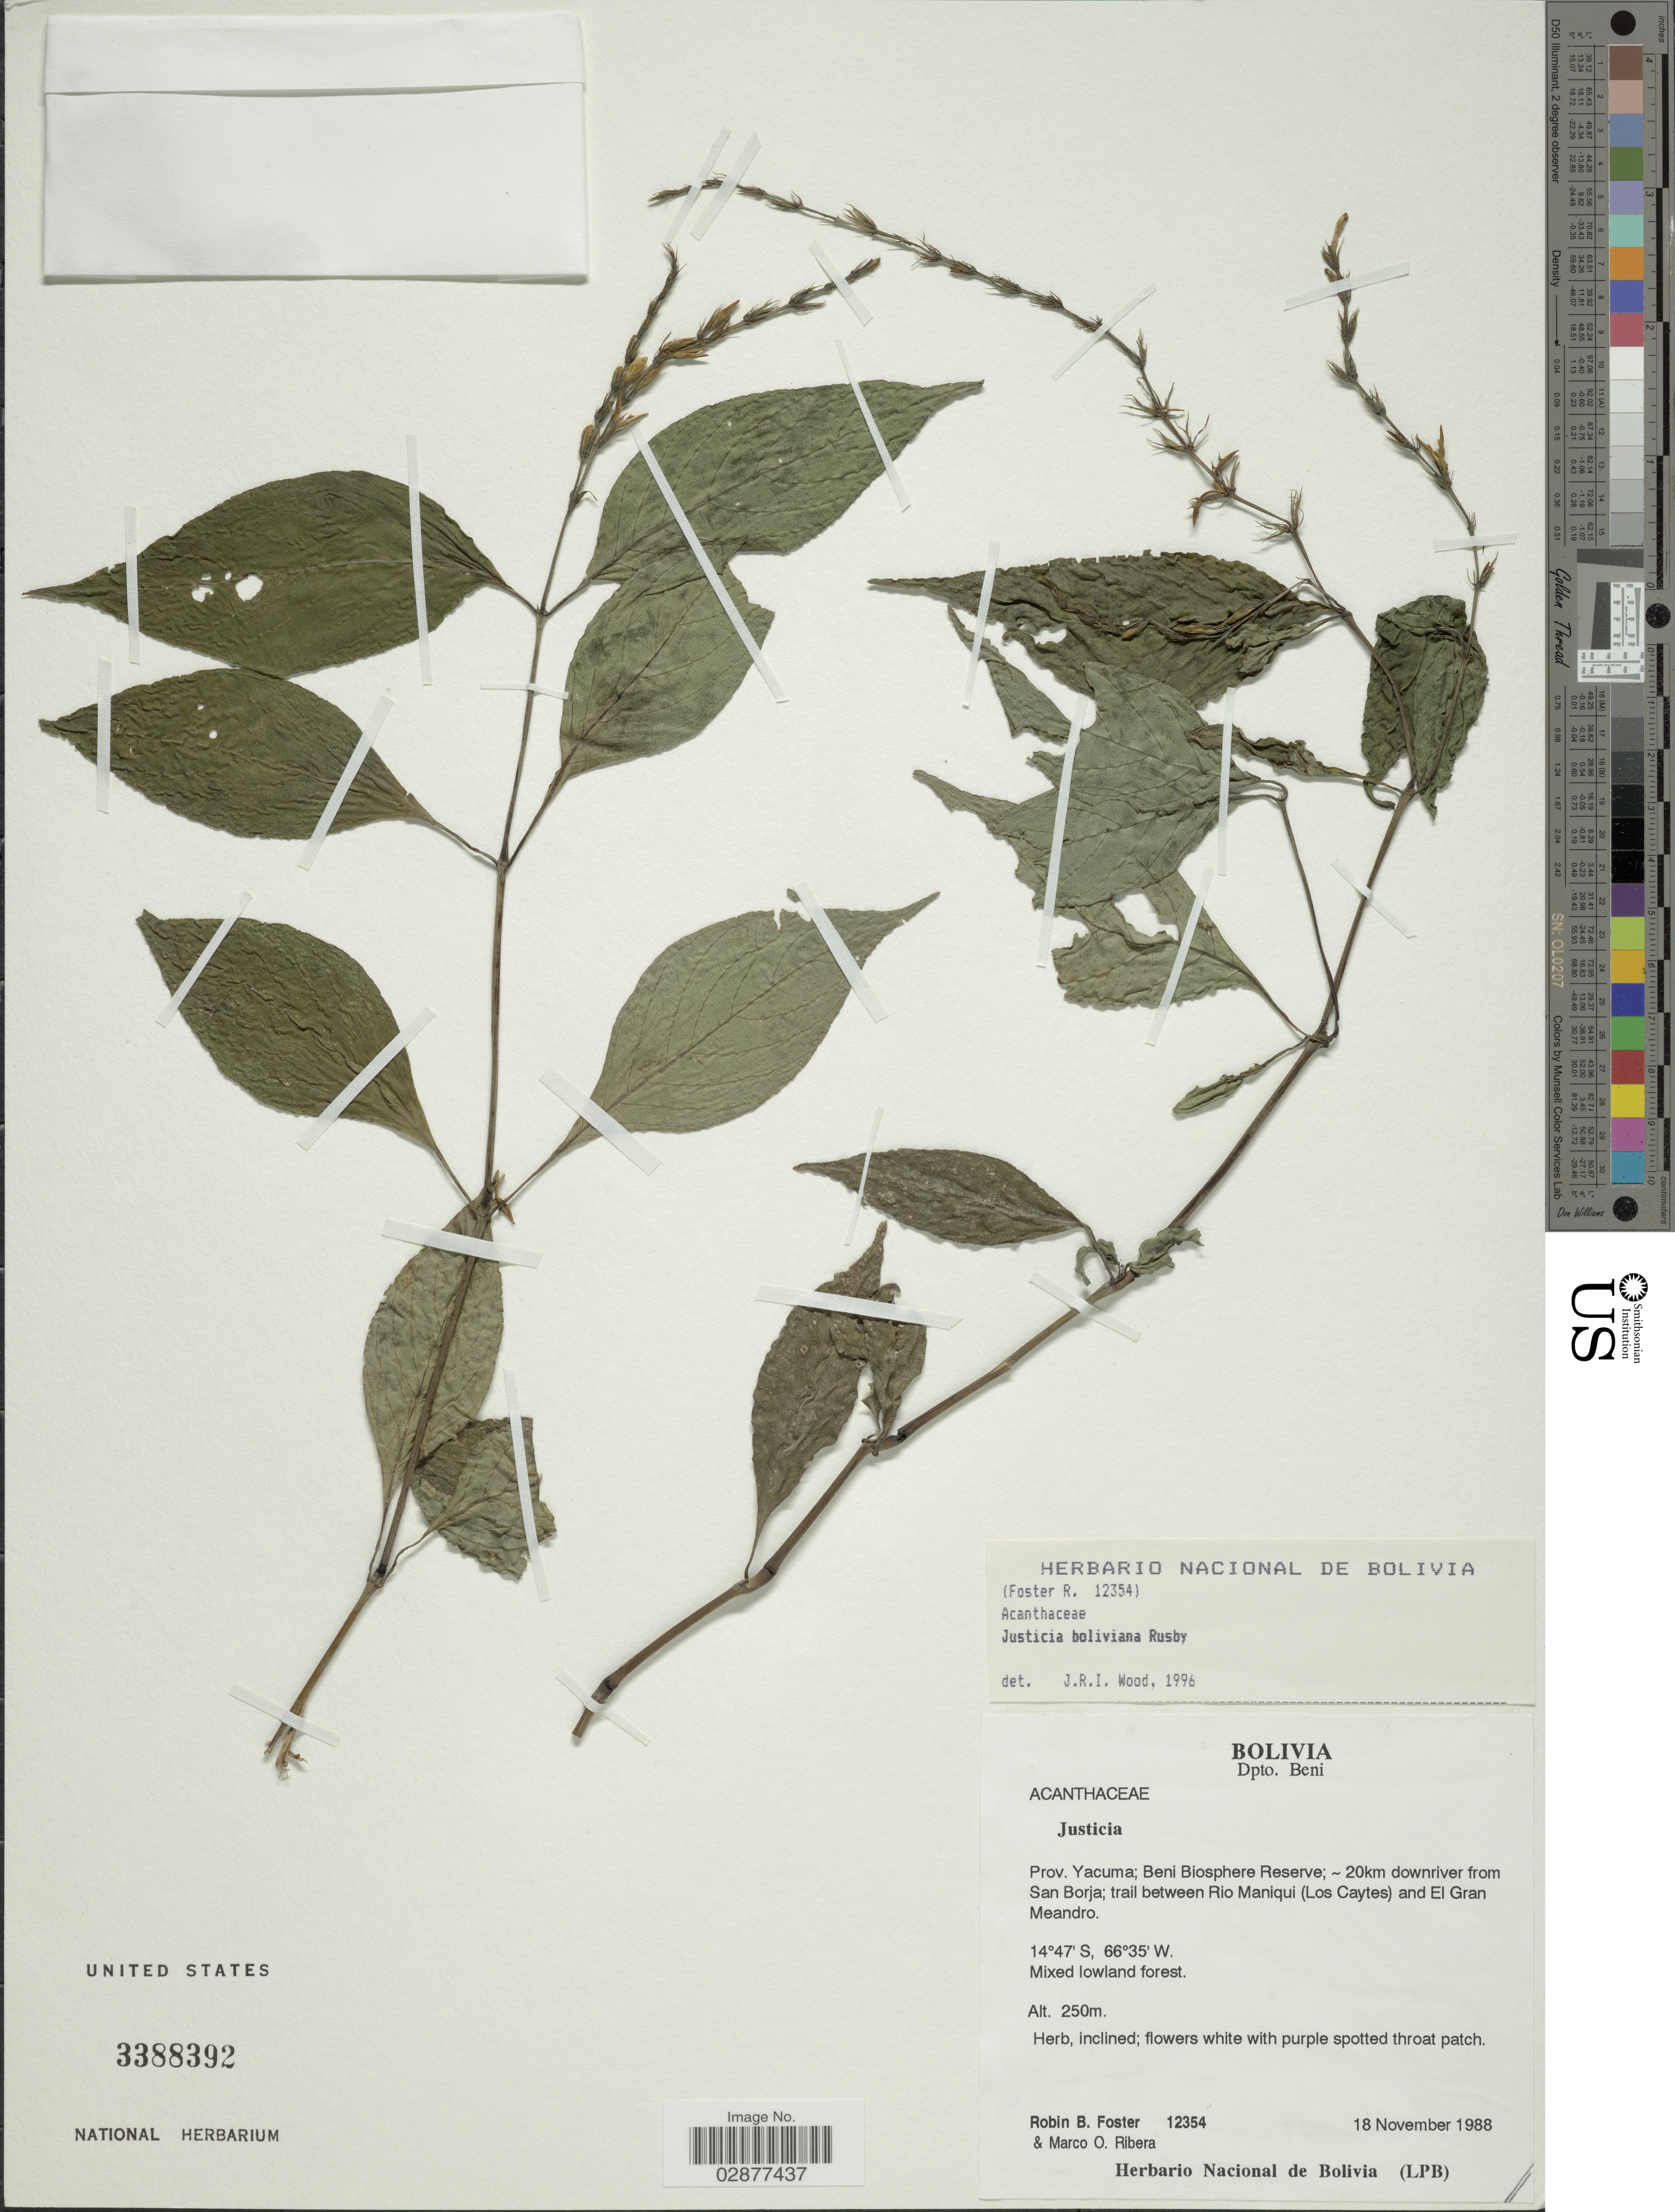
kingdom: Plantae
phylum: Tracheophyta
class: Magnoliopsida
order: Lamiales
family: Acanthaceae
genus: Justicia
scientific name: Justicia boliviana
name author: Rusby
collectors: R. B. Foster & M. Ribera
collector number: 12354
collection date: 1988-11-18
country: Bolivia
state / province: Beni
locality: Dpto. Beni. Prov. Yacuma; Beni Biosphere Reserve; ~ 20km downriver from San Borja; trail between Rio Maniqui (Los Caytes) and El Gran Meandro.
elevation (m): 250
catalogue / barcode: US 3388392